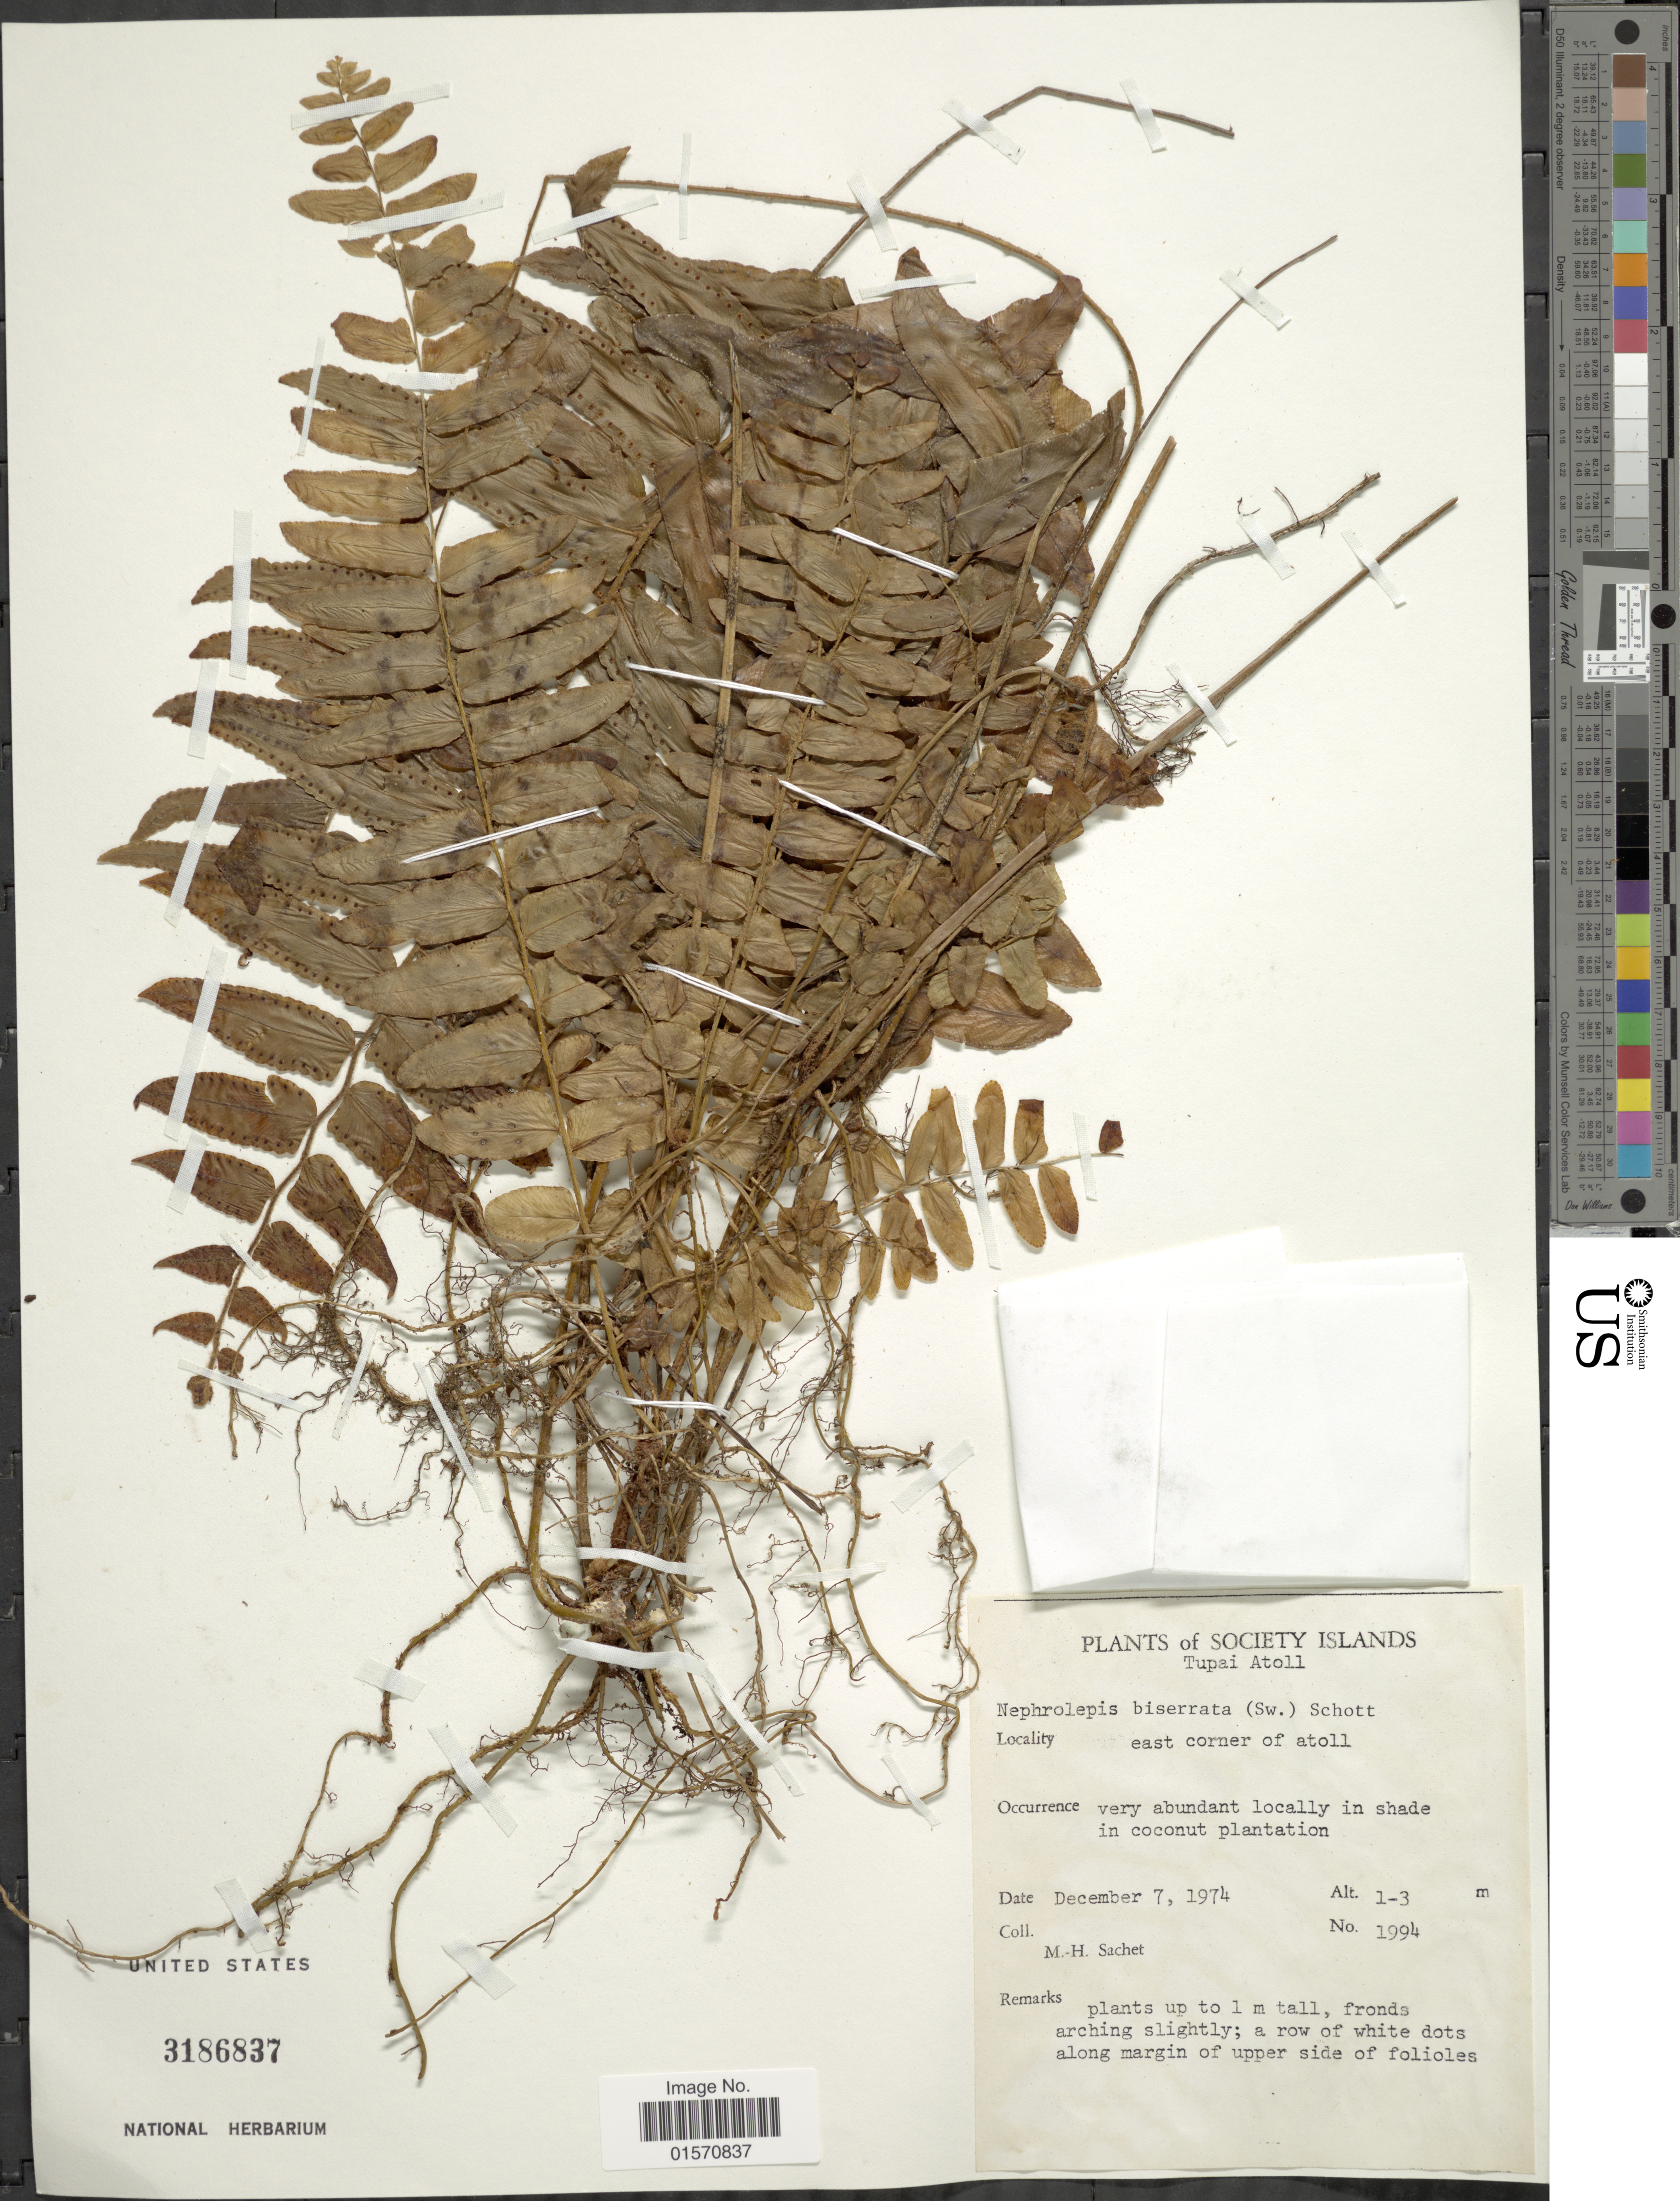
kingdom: Plantae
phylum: Tracheophyta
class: Polypodiopsida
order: Polypodiales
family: Nephrolepidaceae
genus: Nephrolepis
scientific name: Nephrolepis biserrata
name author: (Sw.) Schott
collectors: M.-H. Sachet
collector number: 1994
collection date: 1974-12-07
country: French Polynesia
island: Tupai Atoll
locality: Society Islands. Tupai Atoll. East corner of atoll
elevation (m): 1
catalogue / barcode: US 3186837